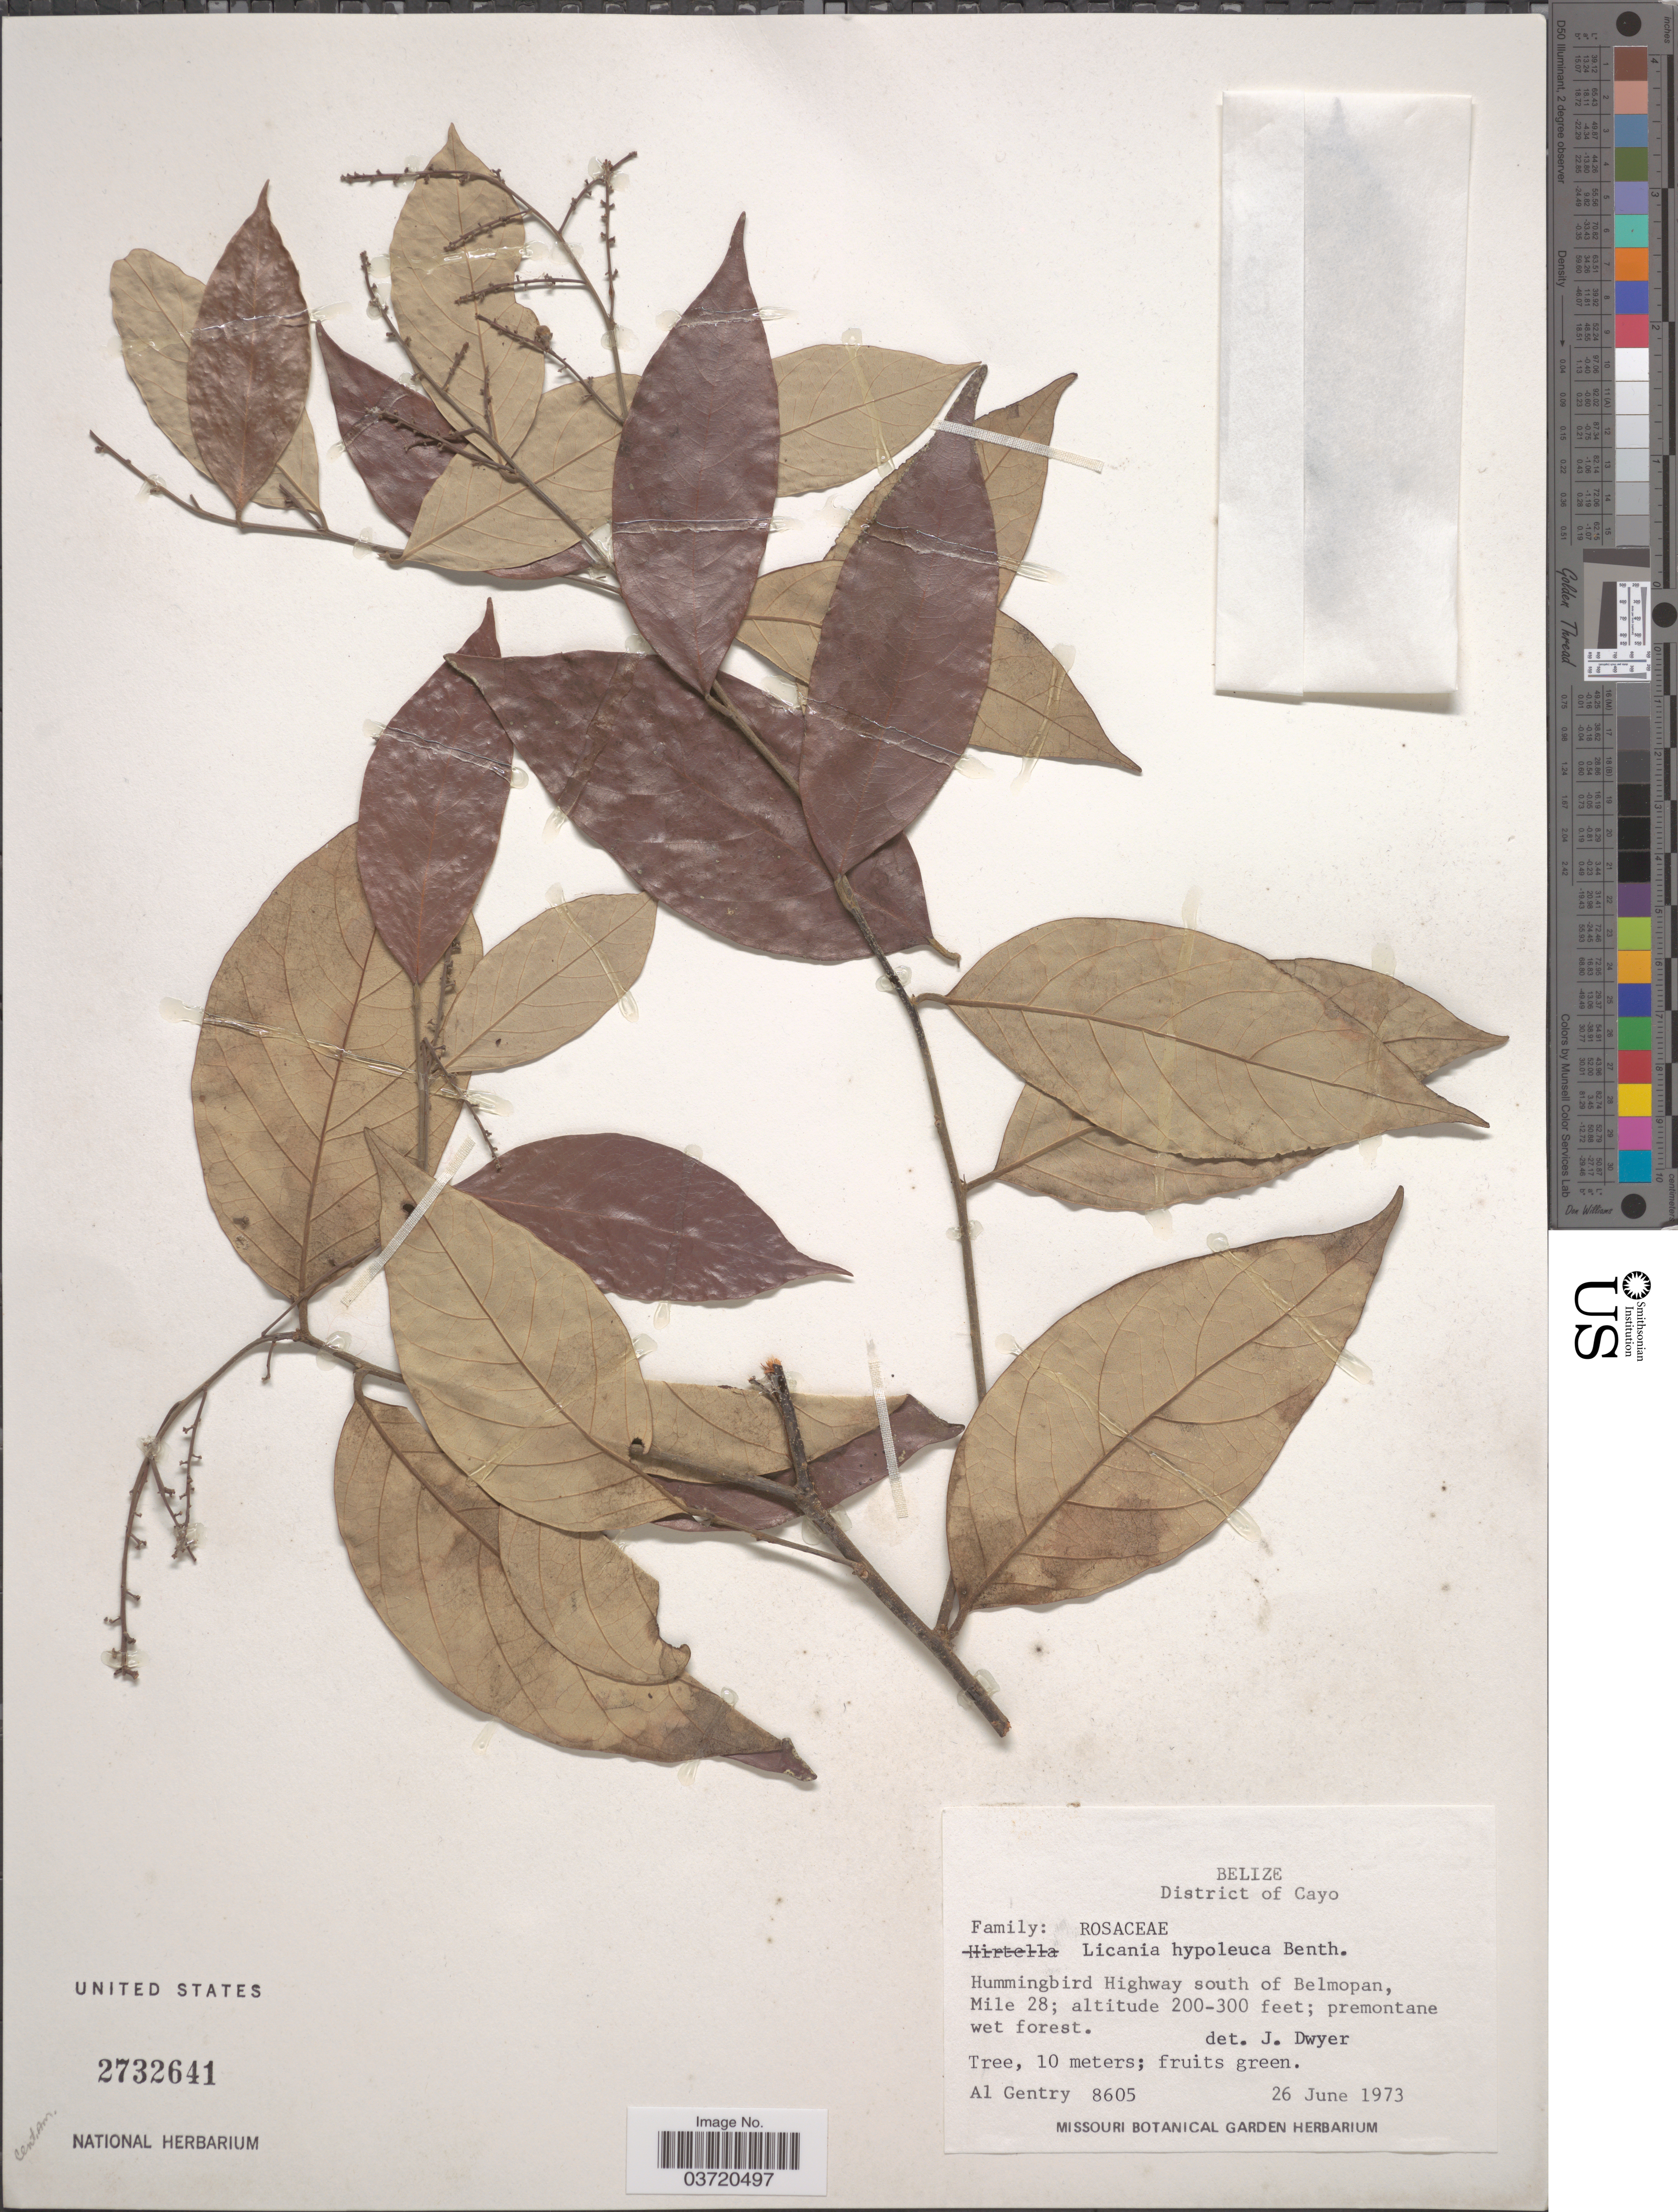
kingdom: Plantae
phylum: Tracheophyta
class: Magnoliopsida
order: Malpighiales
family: Chrysobalanaceae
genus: Licania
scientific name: Licania hypoleuca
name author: Benth.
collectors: A. H. Gentry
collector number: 8605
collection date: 1973-06-26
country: Belize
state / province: Cayo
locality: District of Cayo. Hummingbird Highway south of Belmopan, Mile 28.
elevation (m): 61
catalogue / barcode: US 2732641